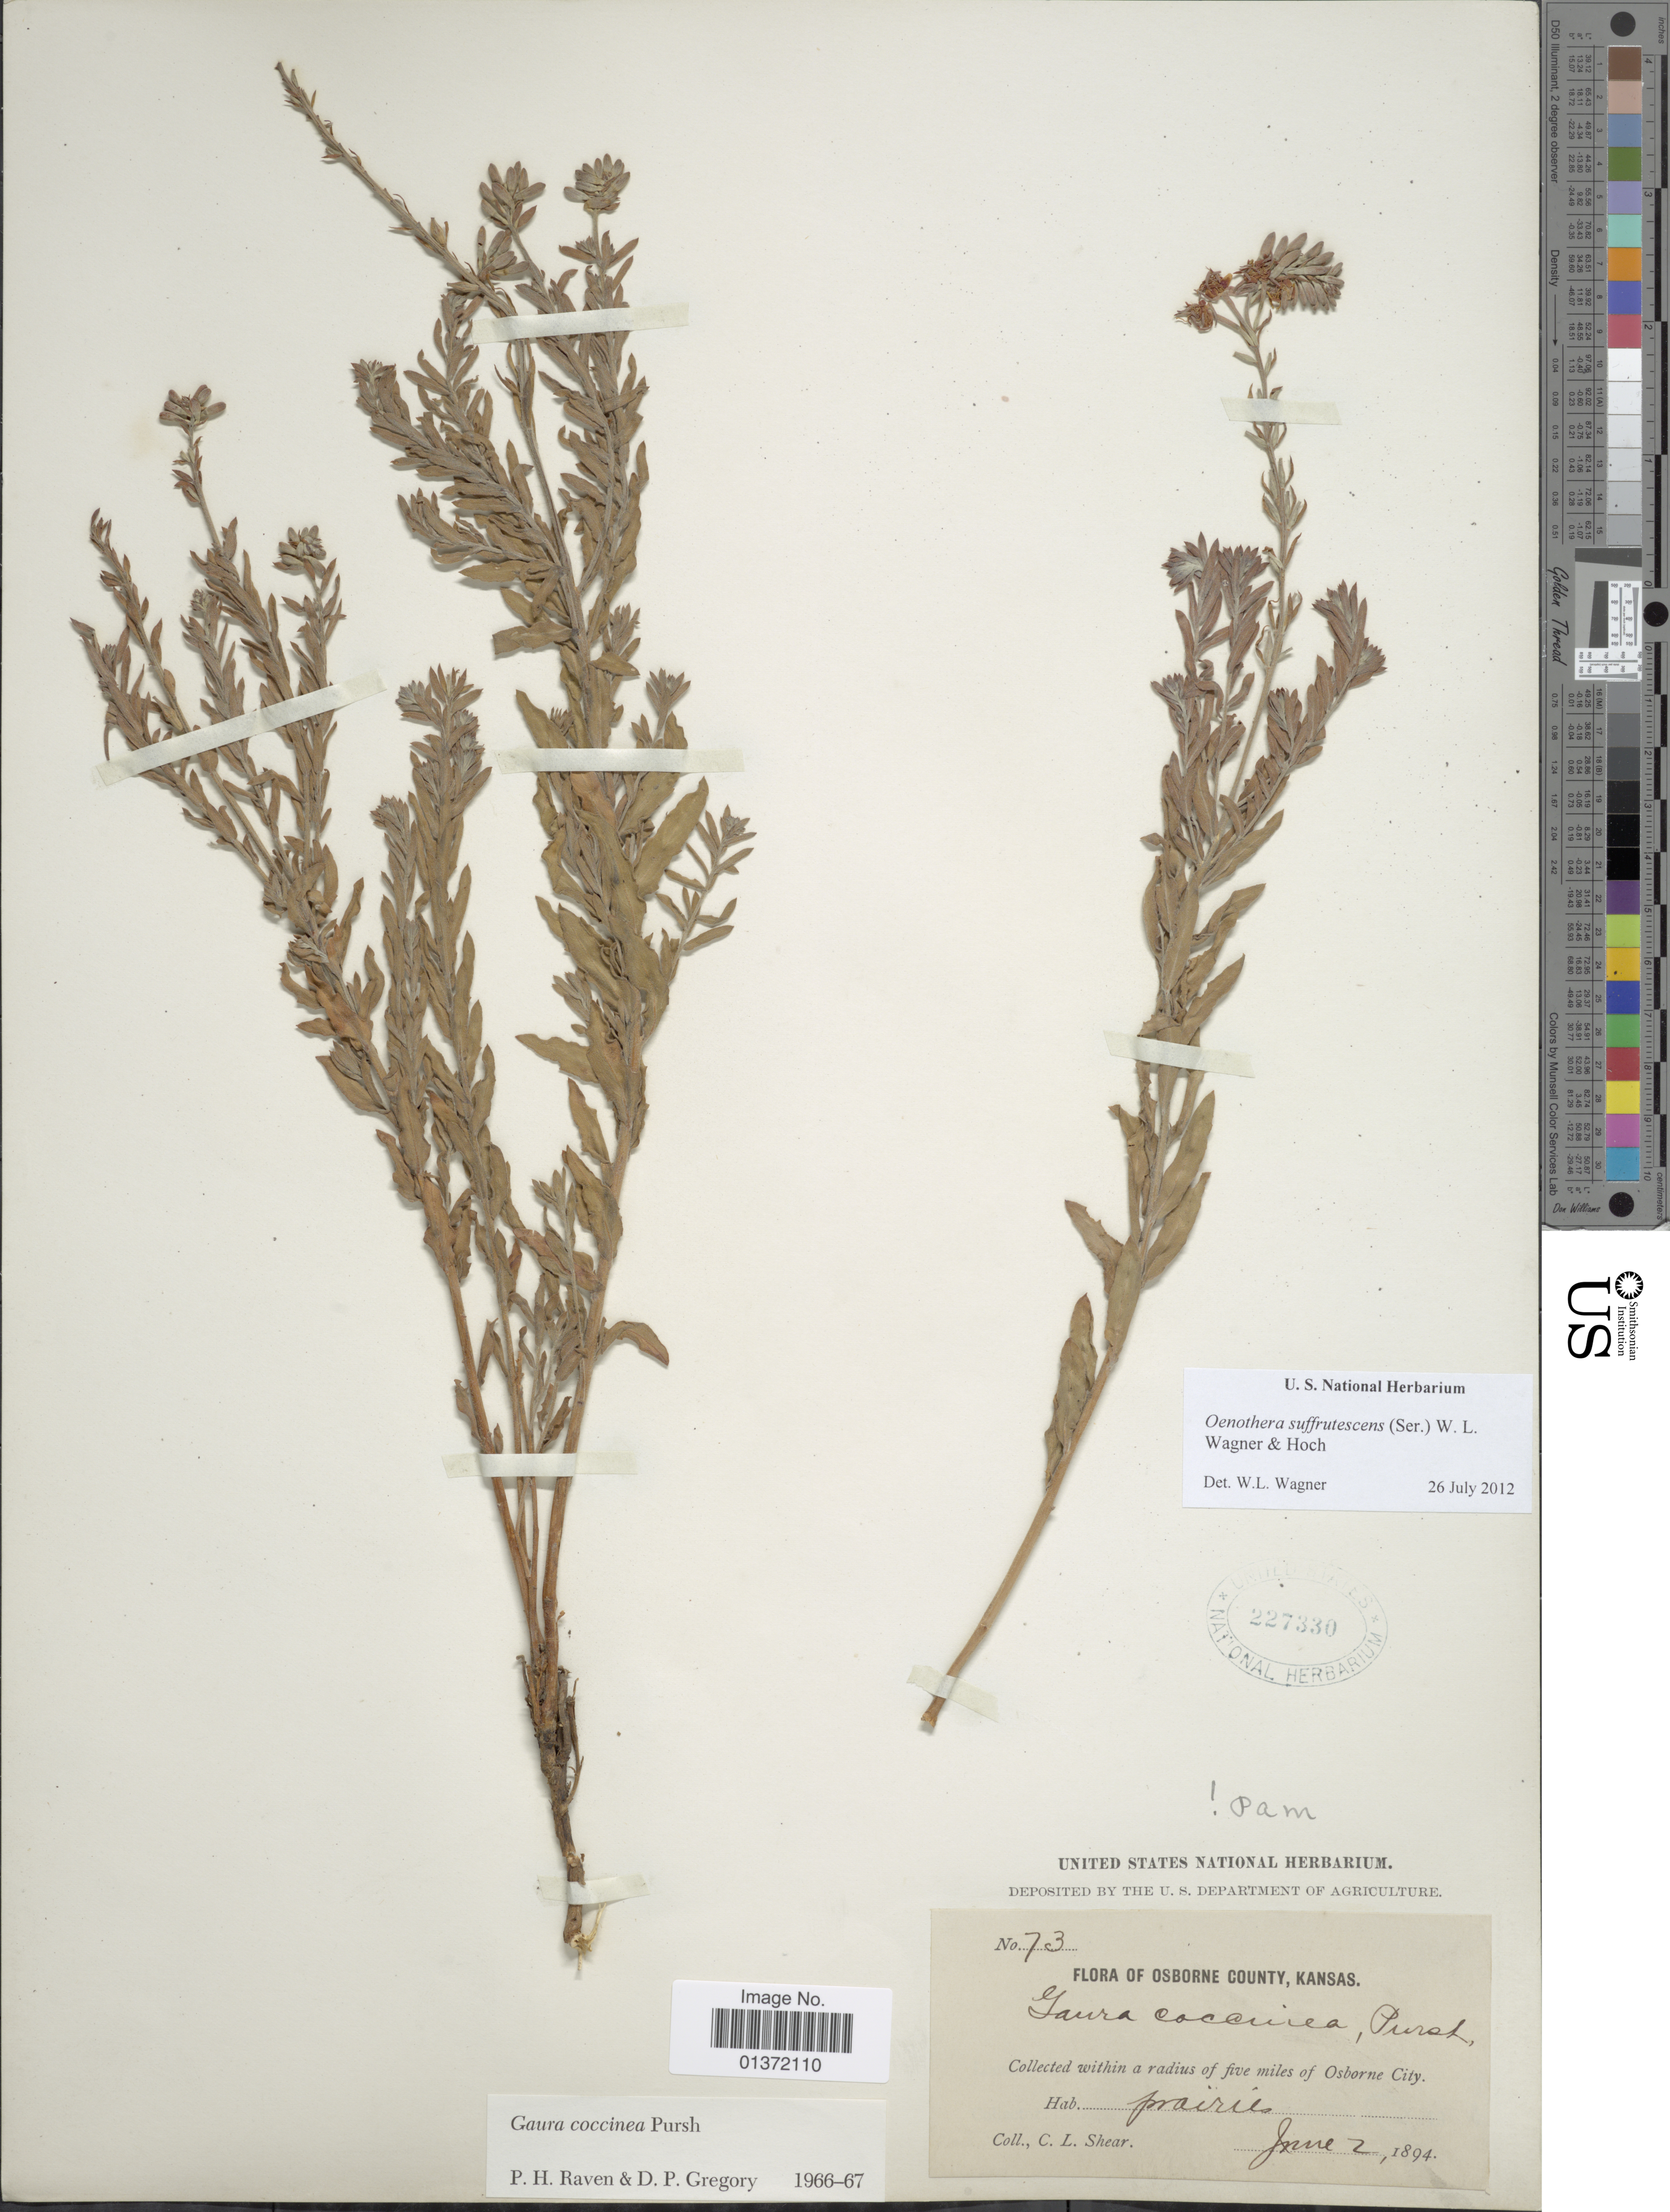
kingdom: Plantae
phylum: Tracheophyta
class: Magnoliopsida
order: Myrtales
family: Onagraceae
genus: Oenothera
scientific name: Oenothera suffrutescens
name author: (Ser.) W.L. Wagner & Hoch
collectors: C. L. Shear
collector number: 73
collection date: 1894-06-02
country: United States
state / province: Kansas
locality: Osbourne County, within a radius of five miles of Osborne City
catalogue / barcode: US 227330